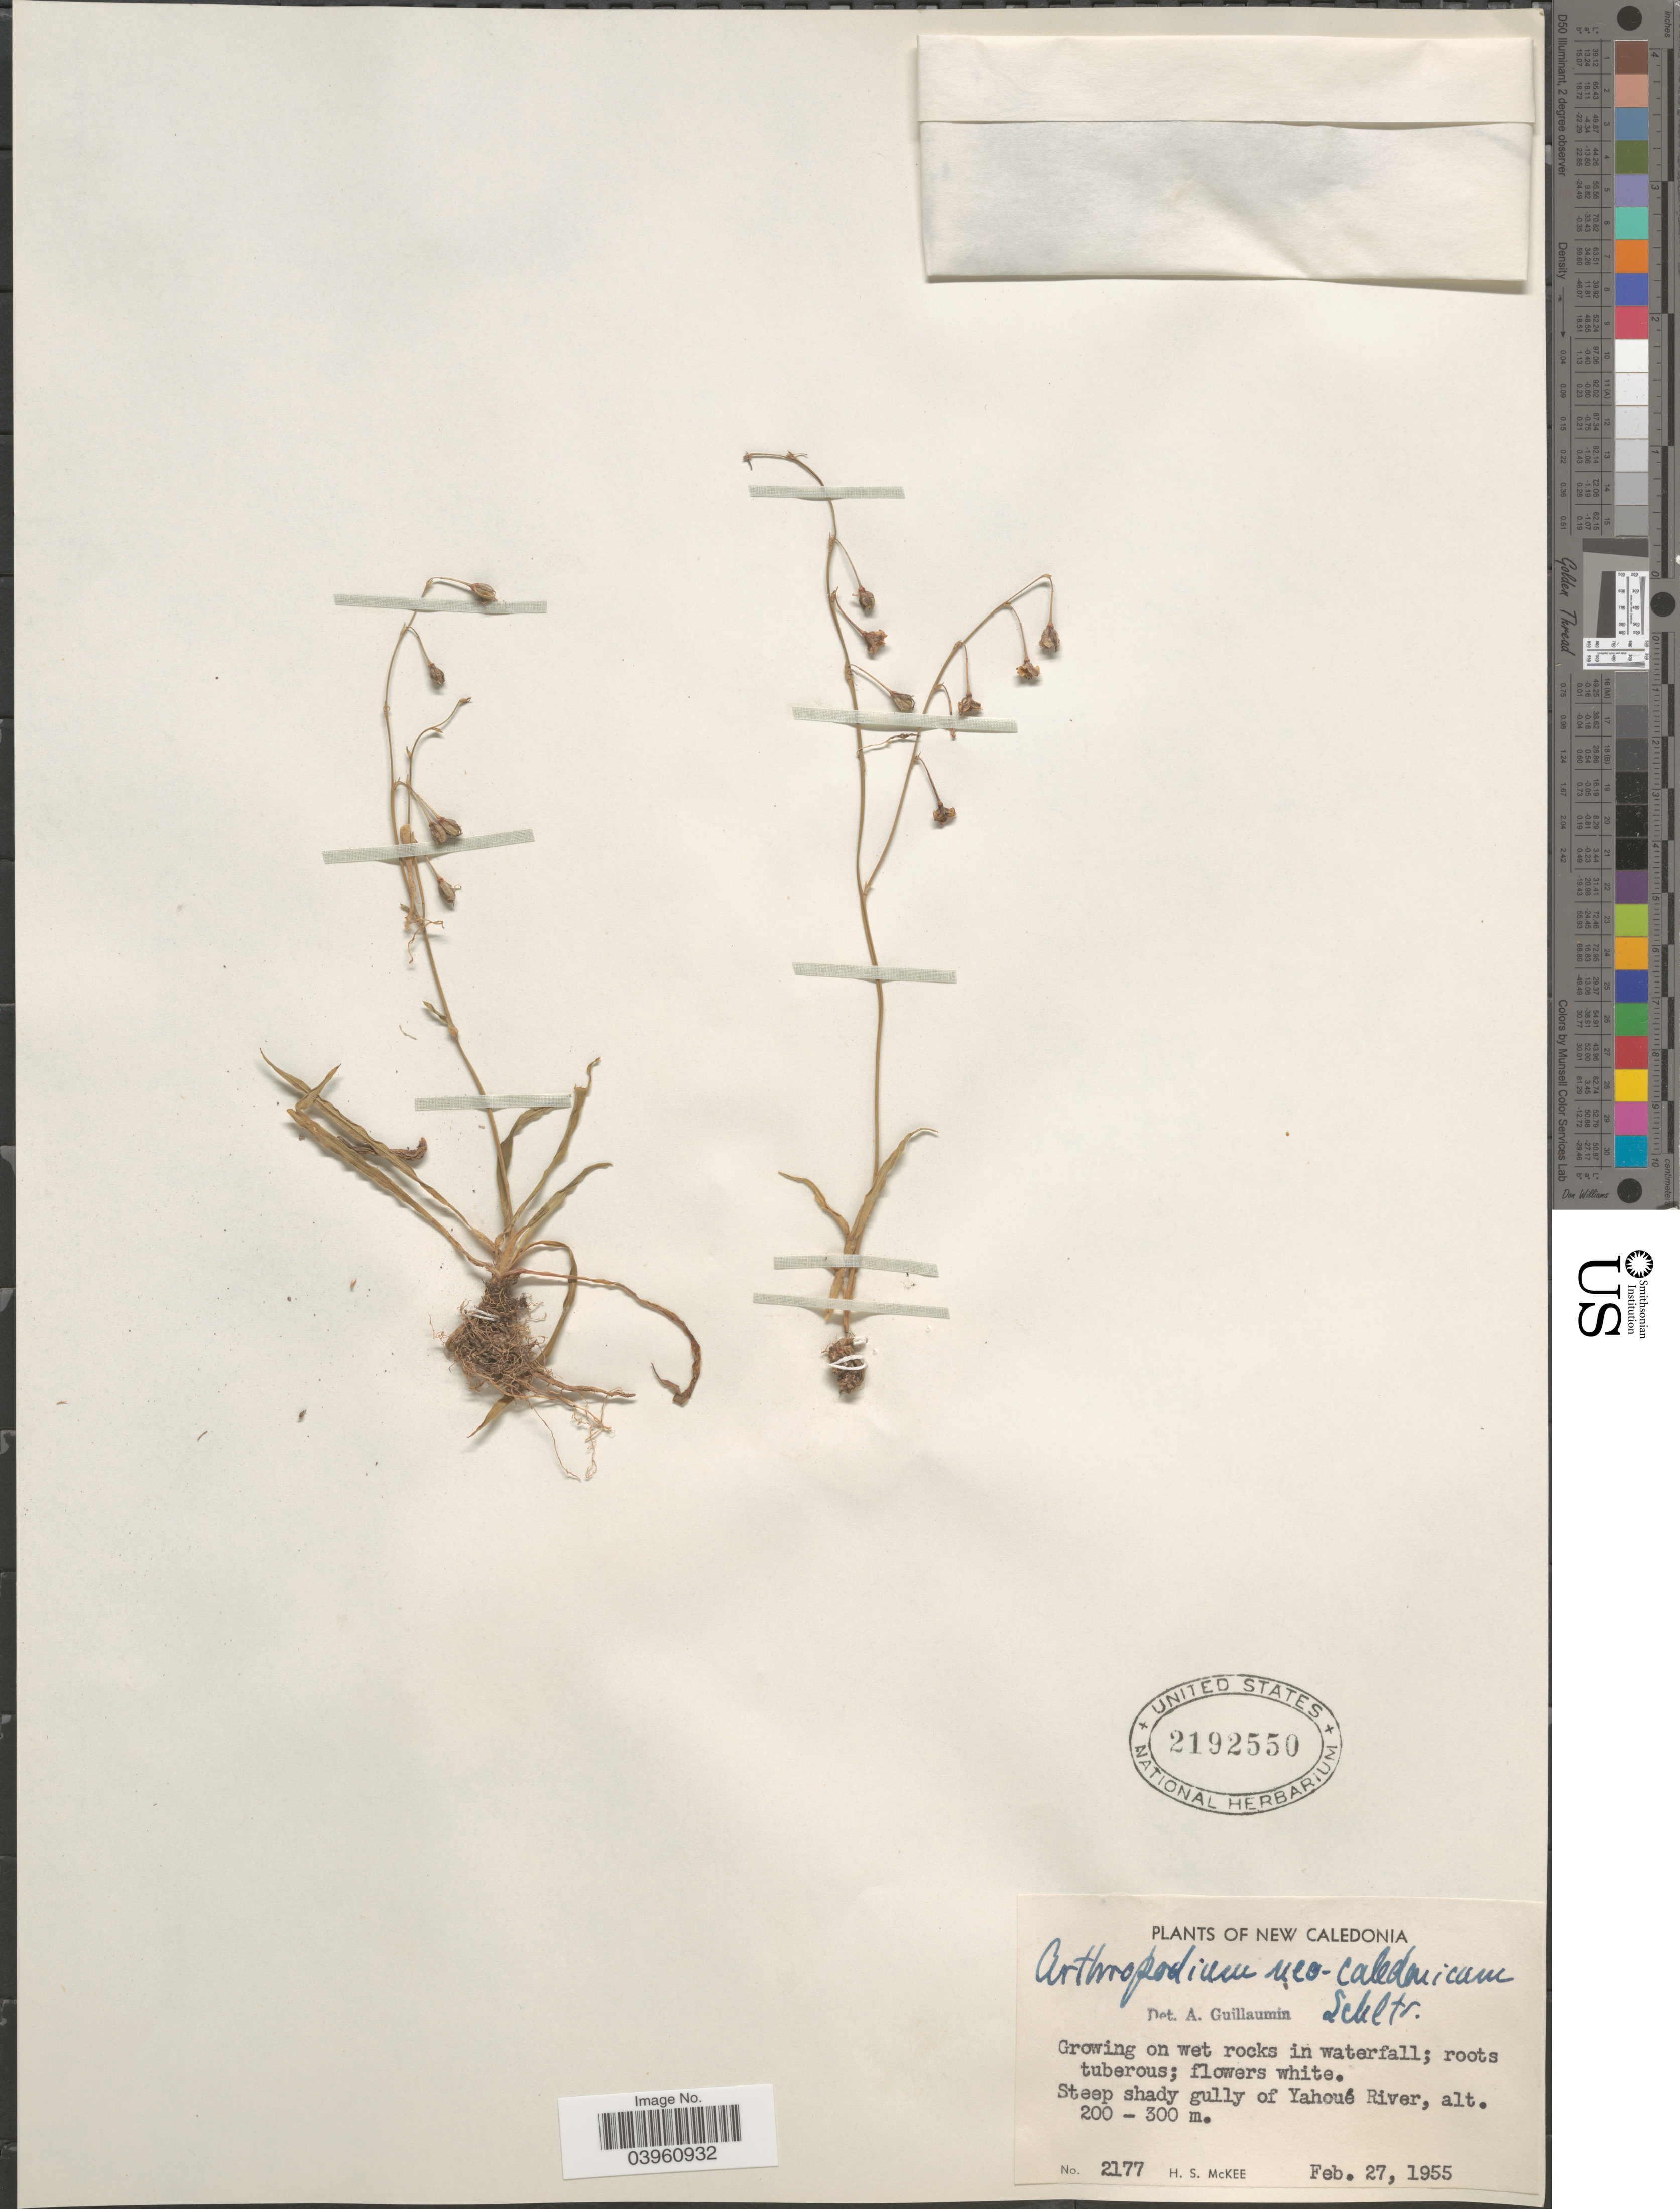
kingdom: Plantae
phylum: Tracheophyta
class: Liliopsida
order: Asparagales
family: Asparagaceae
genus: Arthropodium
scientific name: Arthropodium neocaledonicum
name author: Baker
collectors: H. S. McKee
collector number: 2177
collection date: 1955-02-27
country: New Caledonia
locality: On wet rocks in waterfall. Steep shady gully of Yahoué River.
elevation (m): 200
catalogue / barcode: US 2192550